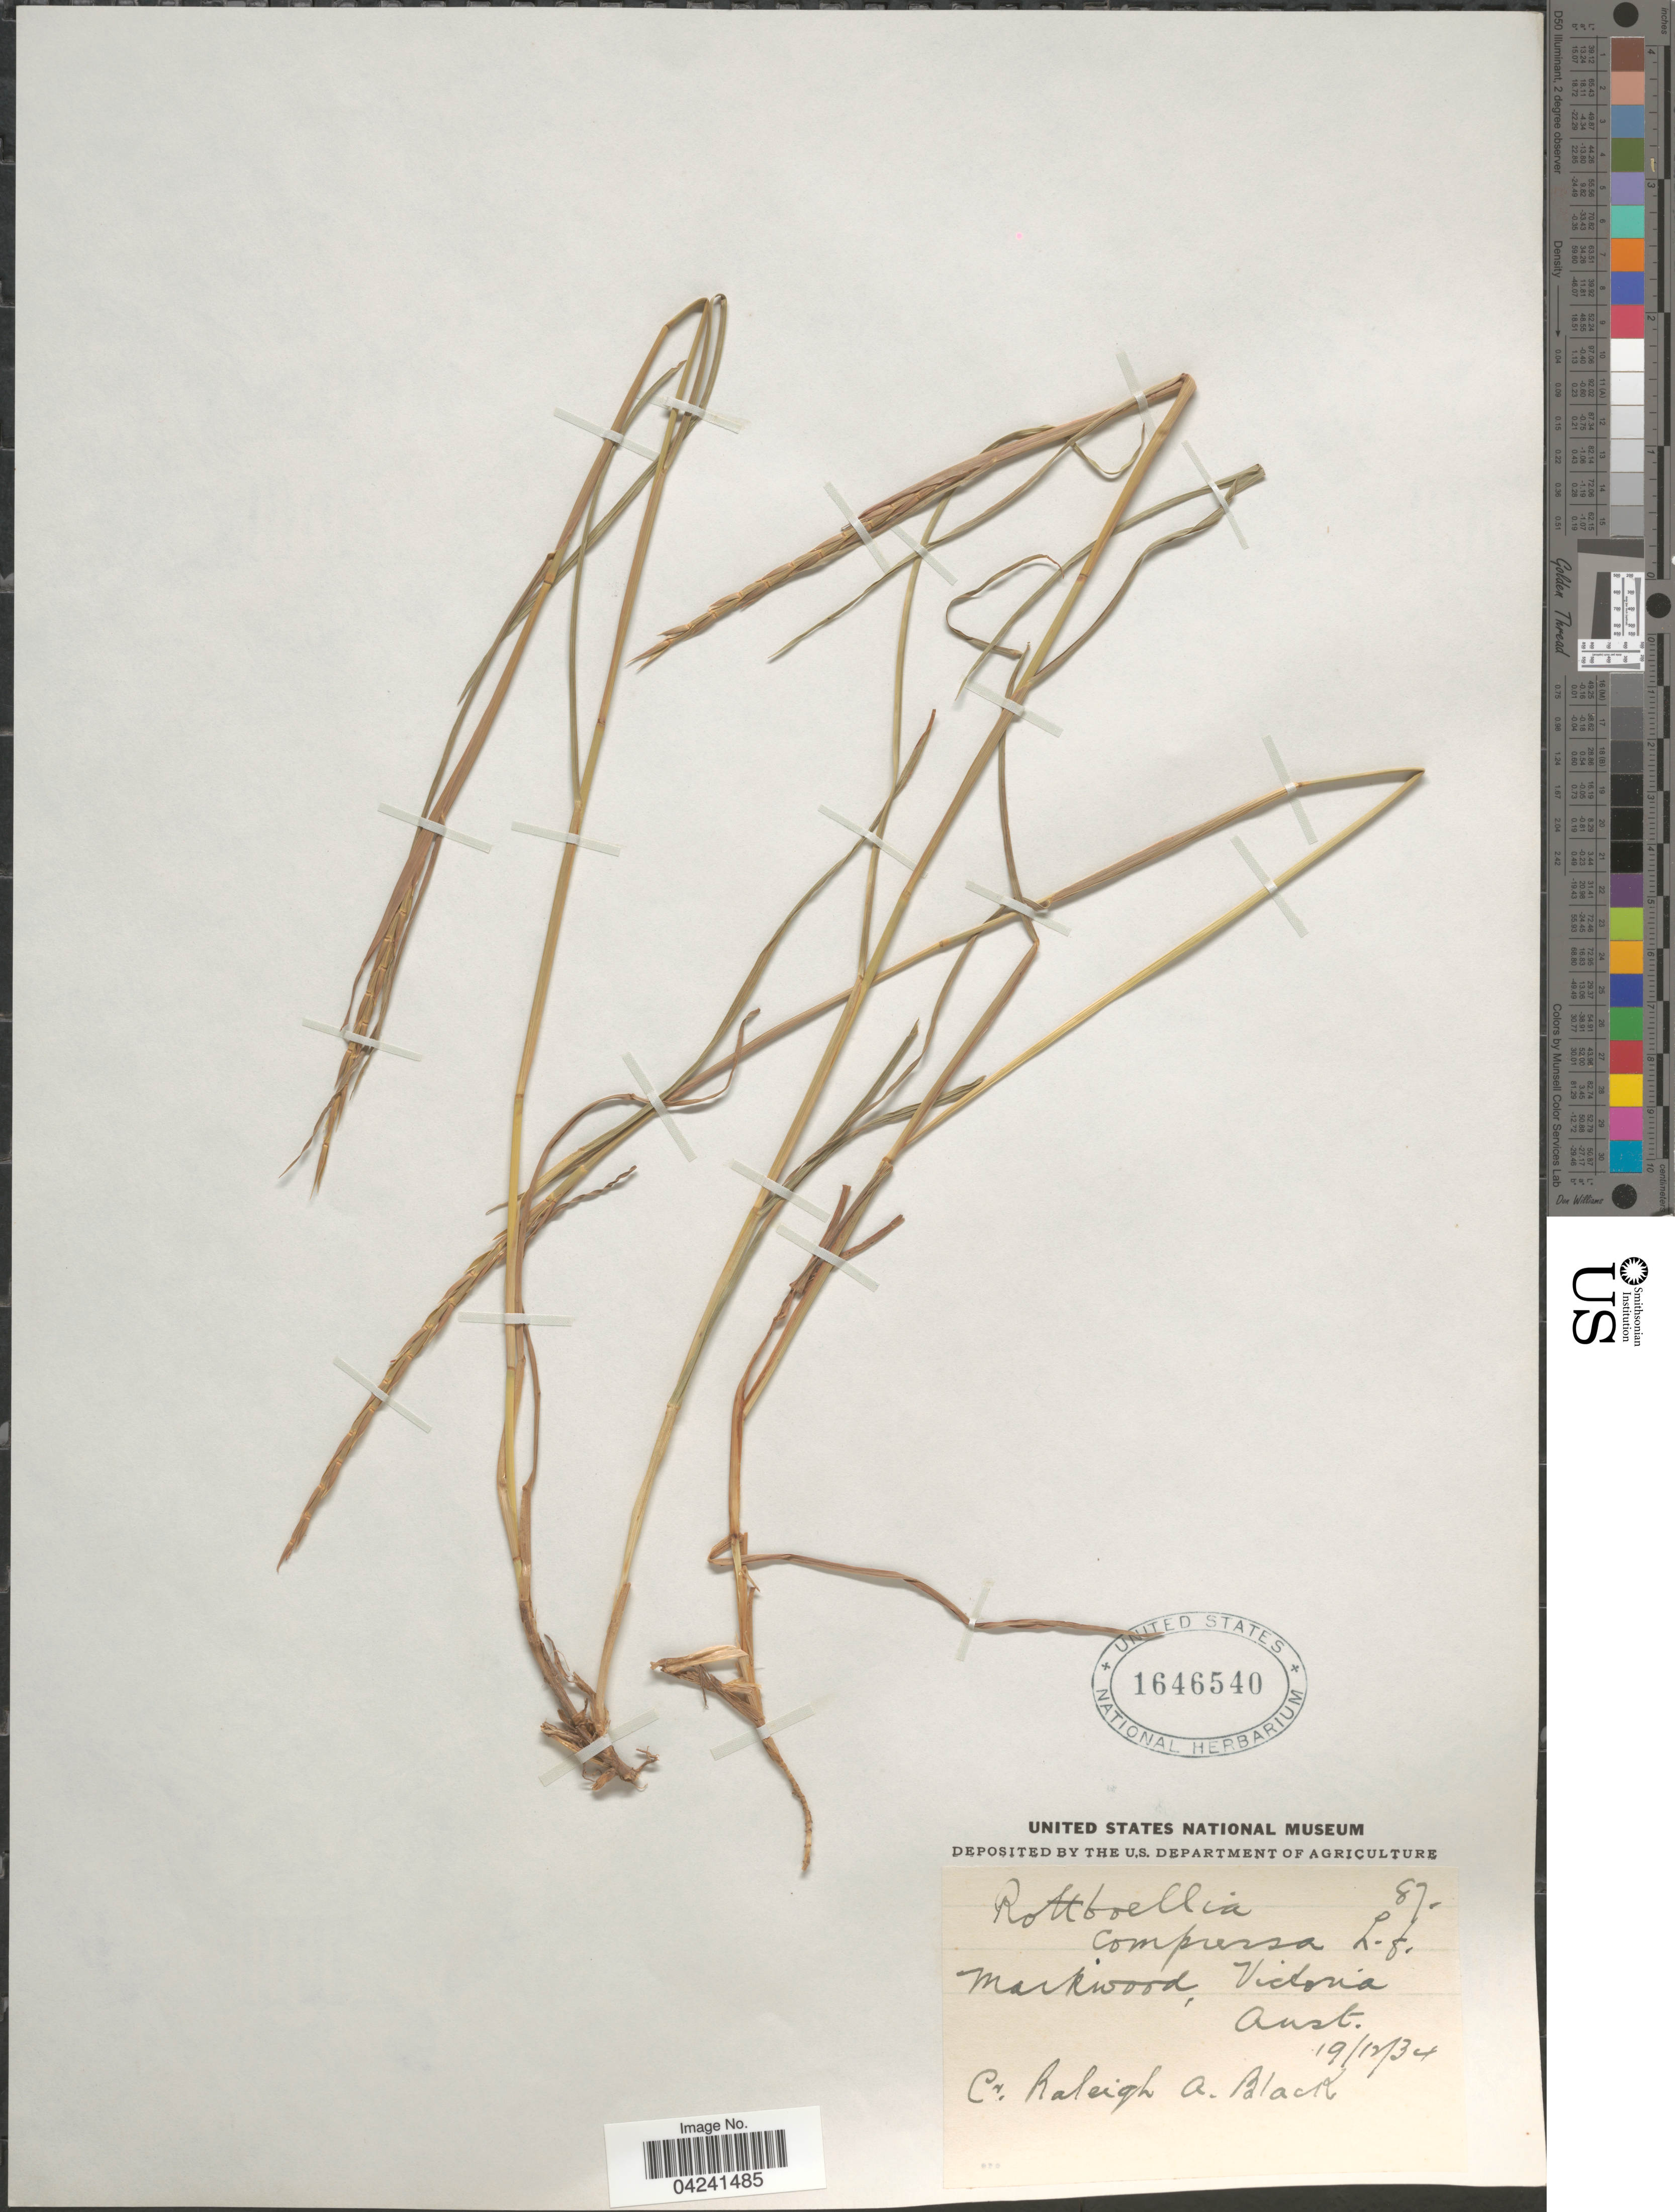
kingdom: Plantae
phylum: Tracheophyta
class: Liliopsida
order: Poales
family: Poaceae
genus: Hemarthria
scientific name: Hemarthria altissima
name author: (Poir.) Stapf & C. E. Hubb.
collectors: R. A. Black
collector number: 87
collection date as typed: Transcribed d/m/y: 19/12/34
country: Australia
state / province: Victoria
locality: Markwood, Victoria.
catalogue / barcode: US 1646540